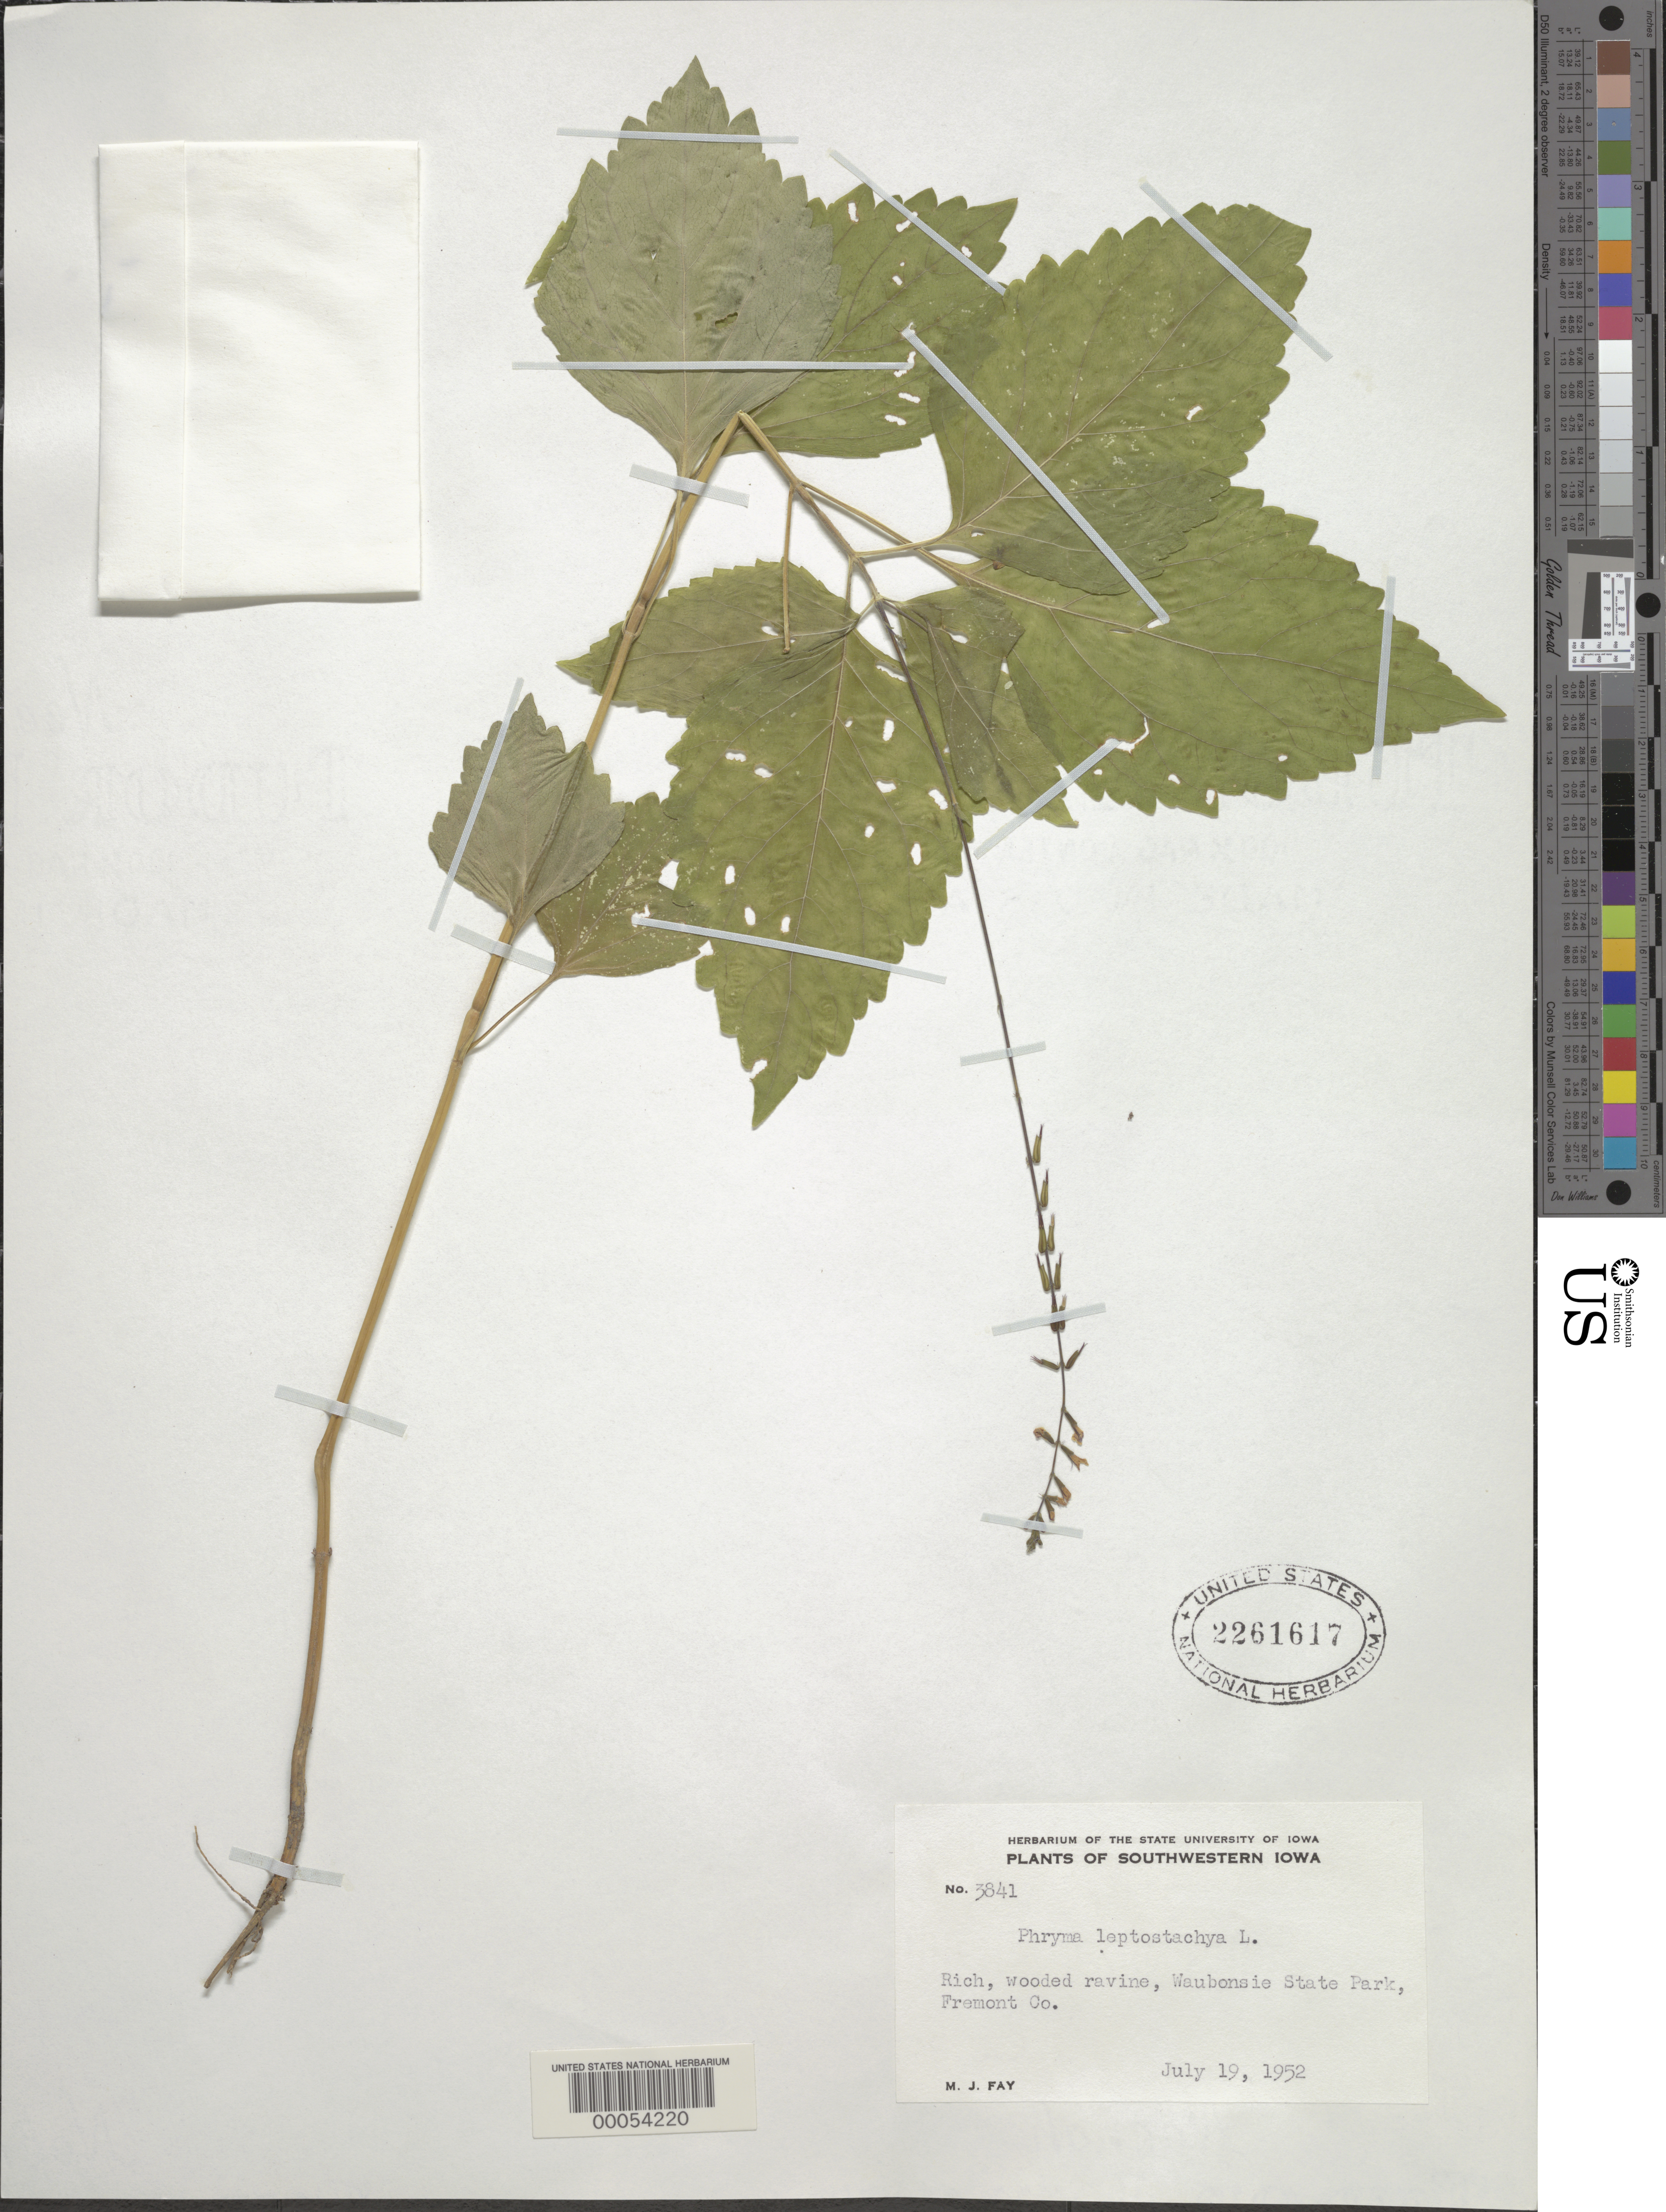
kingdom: Plantae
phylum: Tracheophyta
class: Magnoliopsida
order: Lamiales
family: Phrymaceae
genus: Phryma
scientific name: Phryma leptostachya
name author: L.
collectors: M. Fay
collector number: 3841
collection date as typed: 19 Jul 1952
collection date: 1952-07-19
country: United States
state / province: Iowa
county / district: Fremont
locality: Waubonsie state park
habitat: In rich, wooded ravine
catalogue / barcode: US 2261617